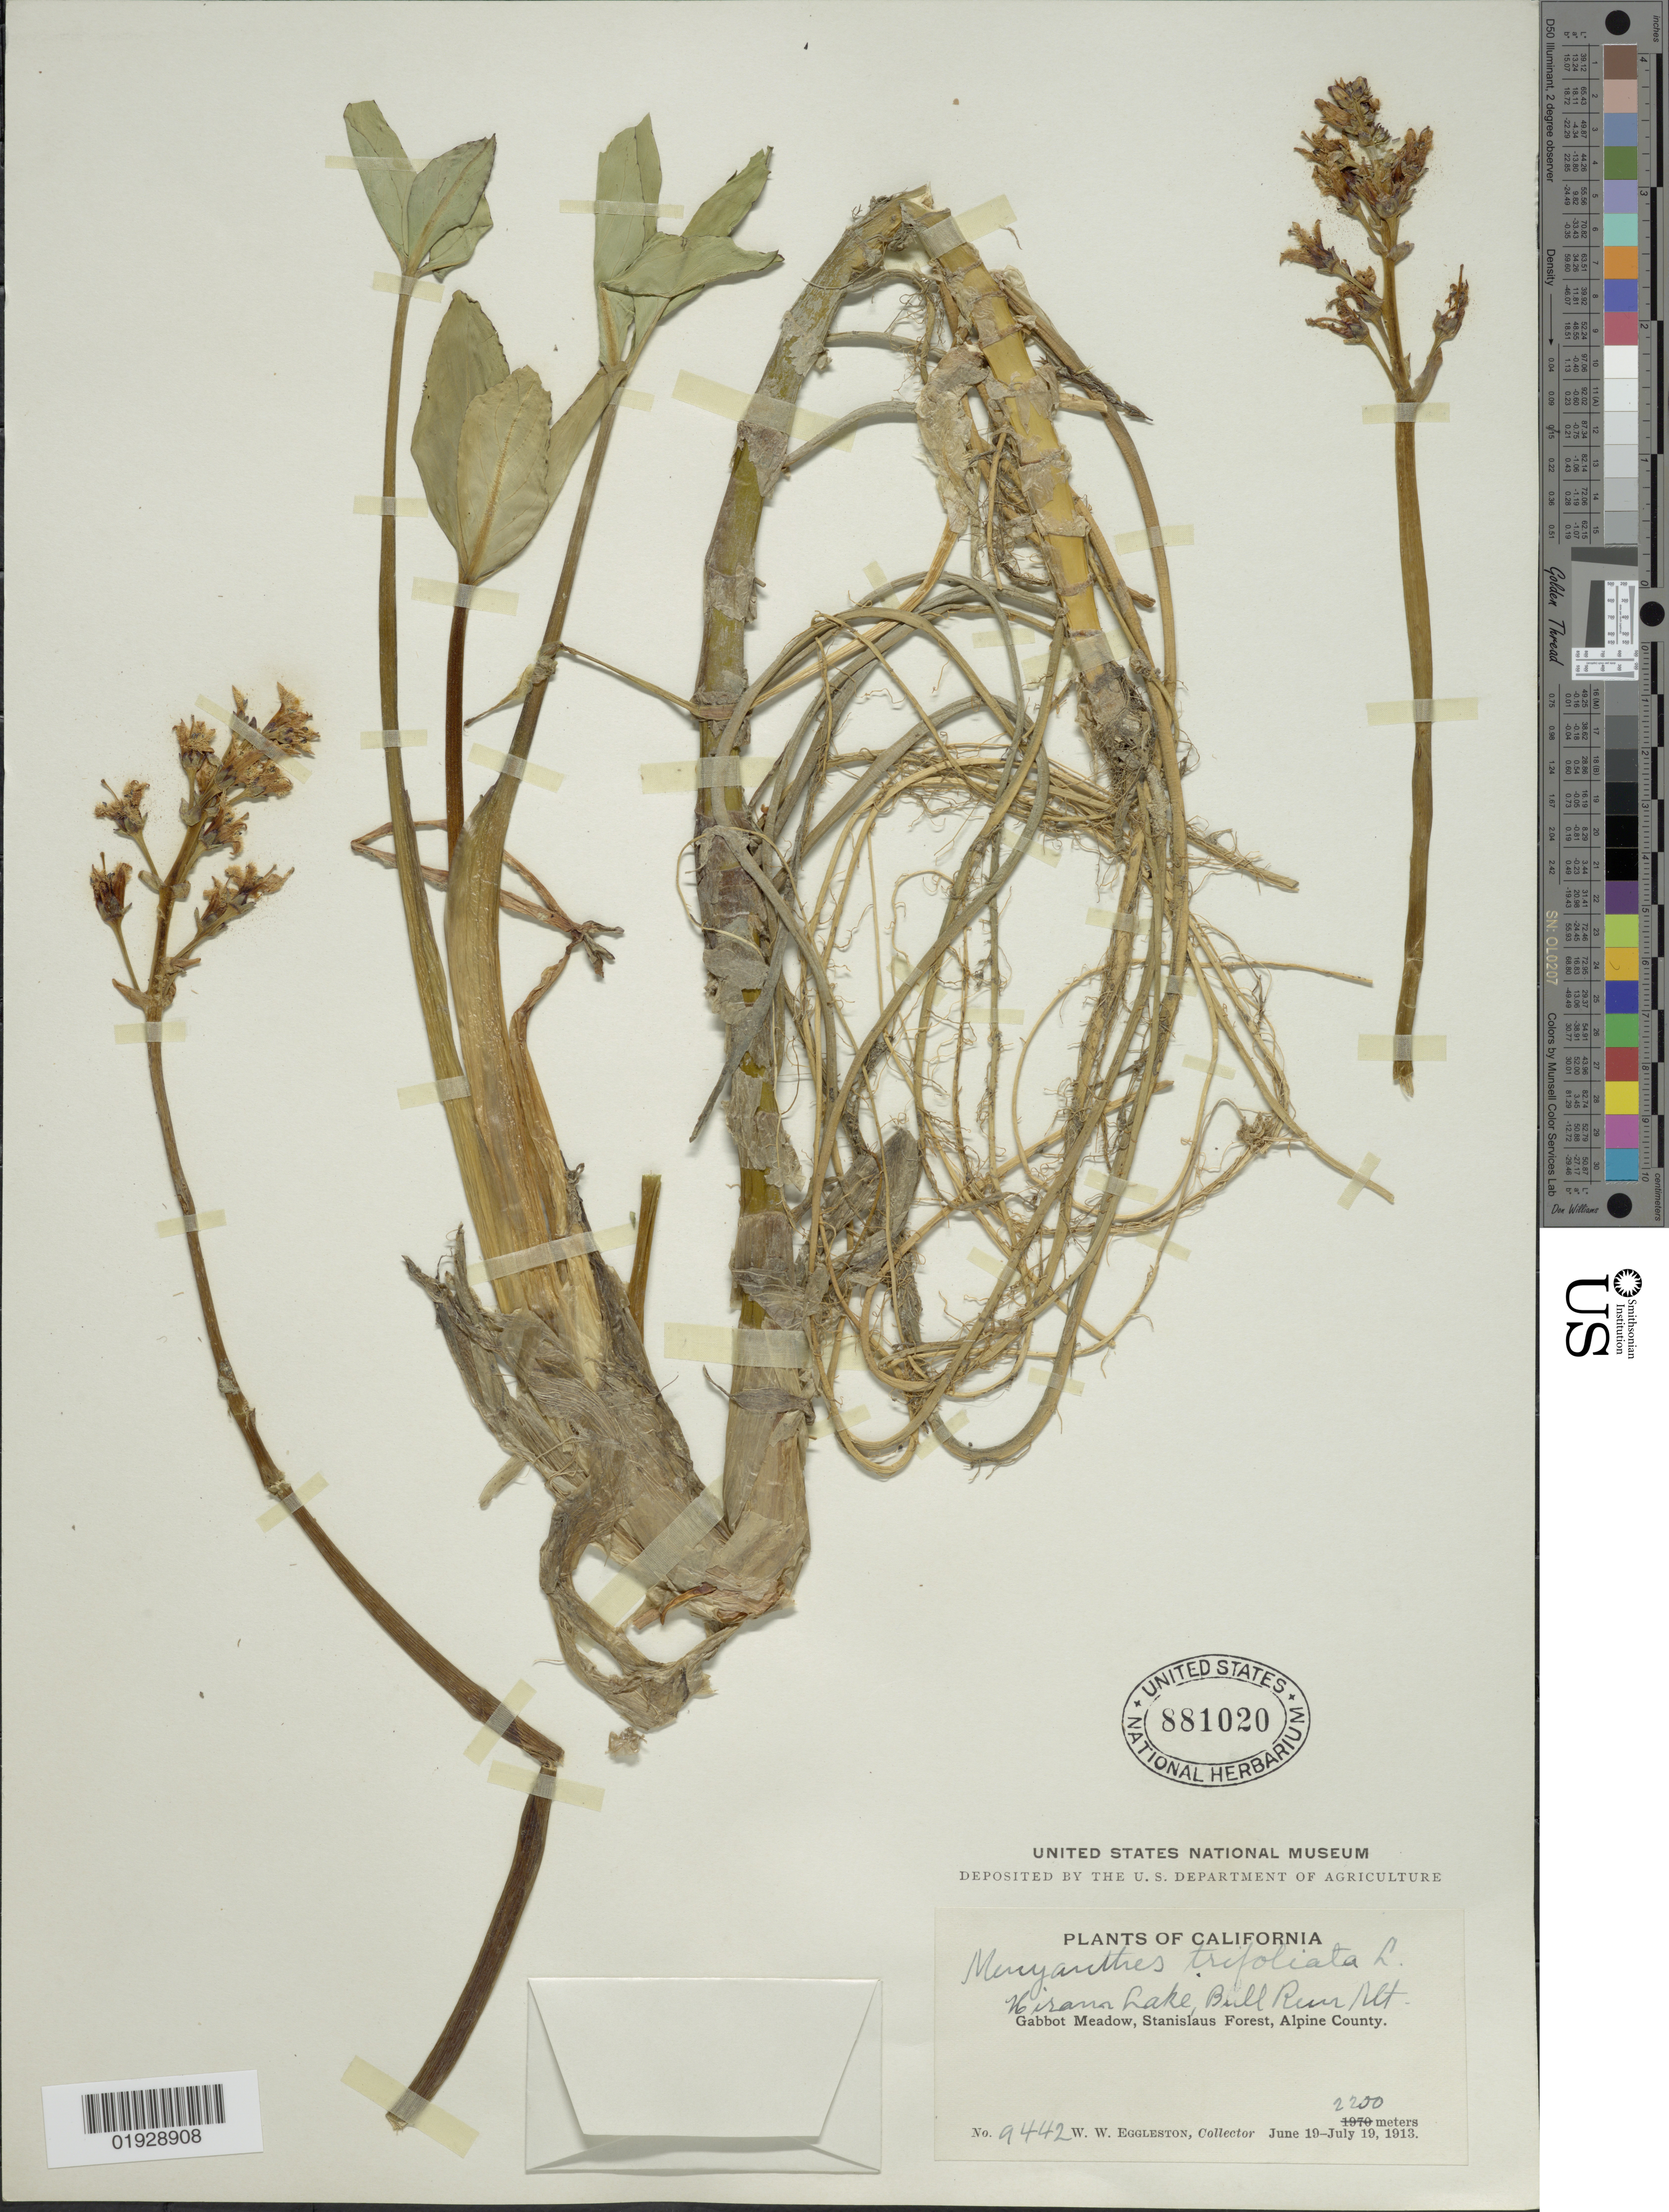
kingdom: Plantae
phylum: Tracheophyta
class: Magnoliopsida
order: Asterales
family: Menyanthaceae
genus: Menyanthes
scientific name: Menyanthes trifoliata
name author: L.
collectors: W. W. Eggleston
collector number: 9442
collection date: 1913-06-19/1913-07-19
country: United States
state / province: California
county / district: Alpine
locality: Hiram Lake, Bull River Mt., Gabbot Meadow, Stanislaus Forest, Alpine County.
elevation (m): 2200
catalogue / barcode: US 881020